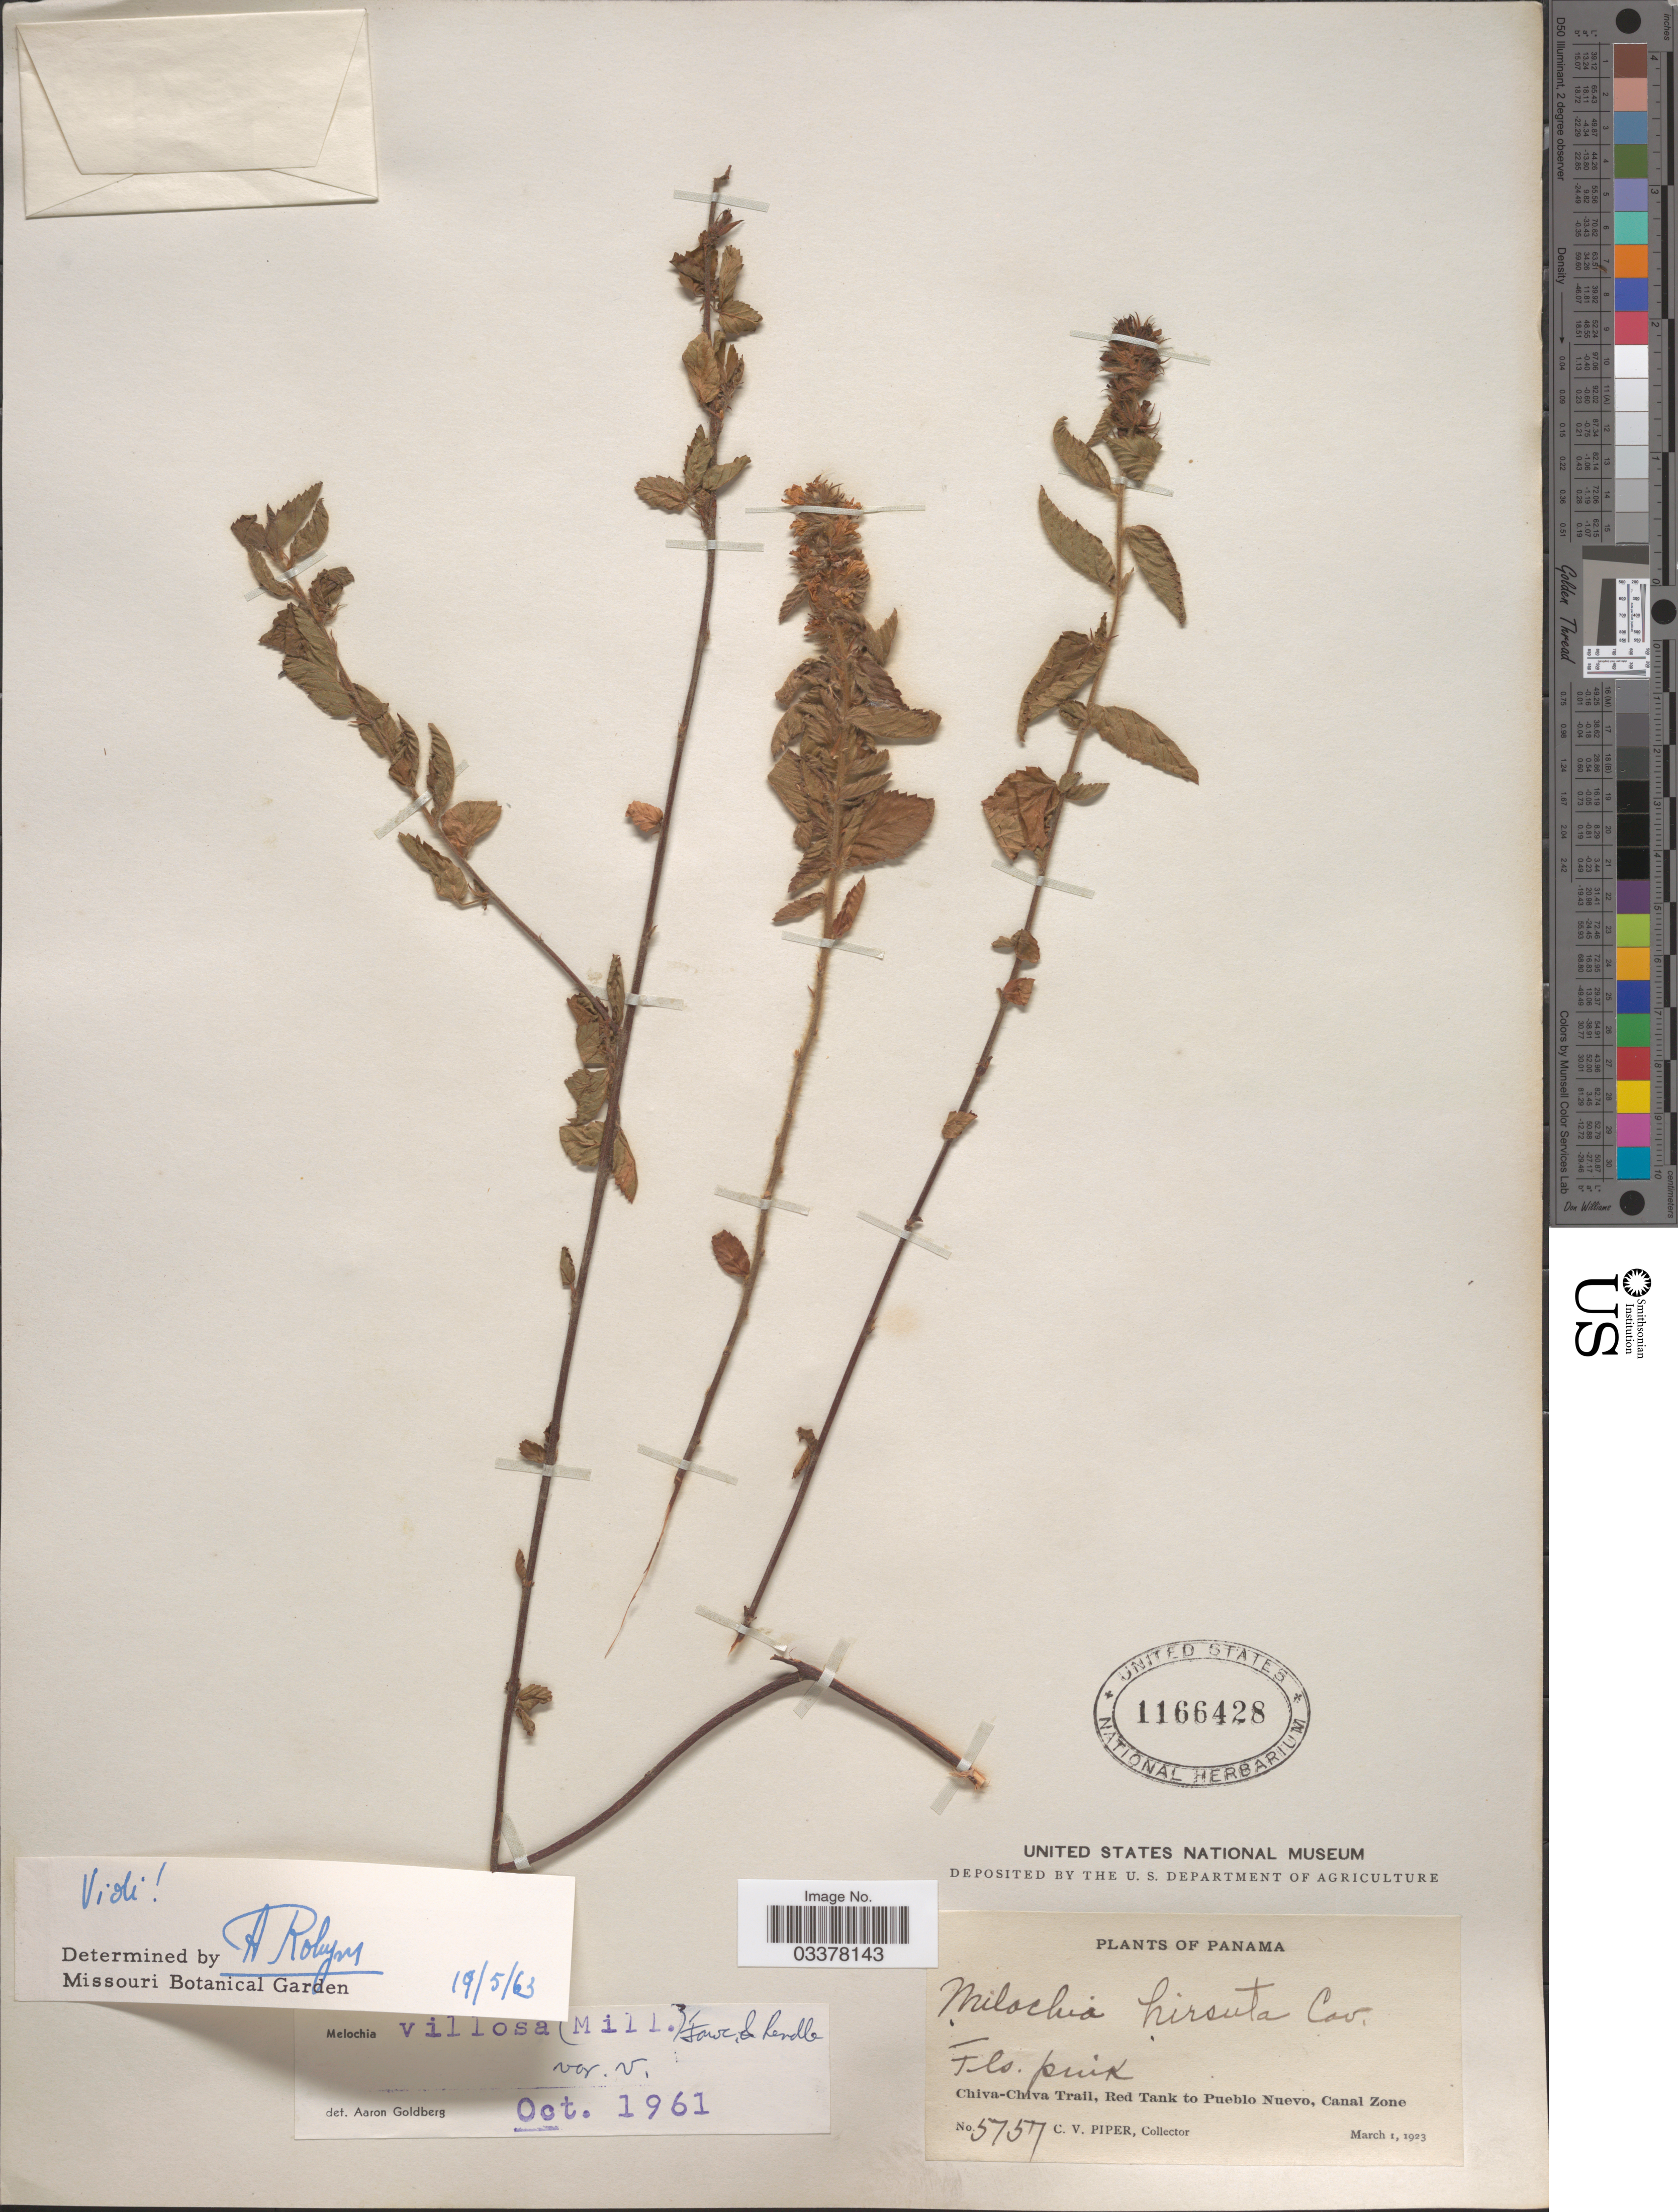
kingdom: Plantae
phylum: Tracheophyta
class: Magnoliopsida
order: Malvales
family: Malvaceae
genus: Melochia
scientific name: Melochia spicata var. spicata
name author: (L.) Fryxell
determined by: Dorr, L. J., (BOT), Smithsonian Institution - National Museum of Natural History (UNITED STATES)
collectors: C. V. Piper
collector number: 5757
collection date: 1923-03-01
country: Panama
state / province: Panamá / Panamá Oeste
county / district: Canal Zone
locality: Chiva-Chiva Trail, Red Tank to Pueblo Nuevo.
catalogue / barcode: US 1166428